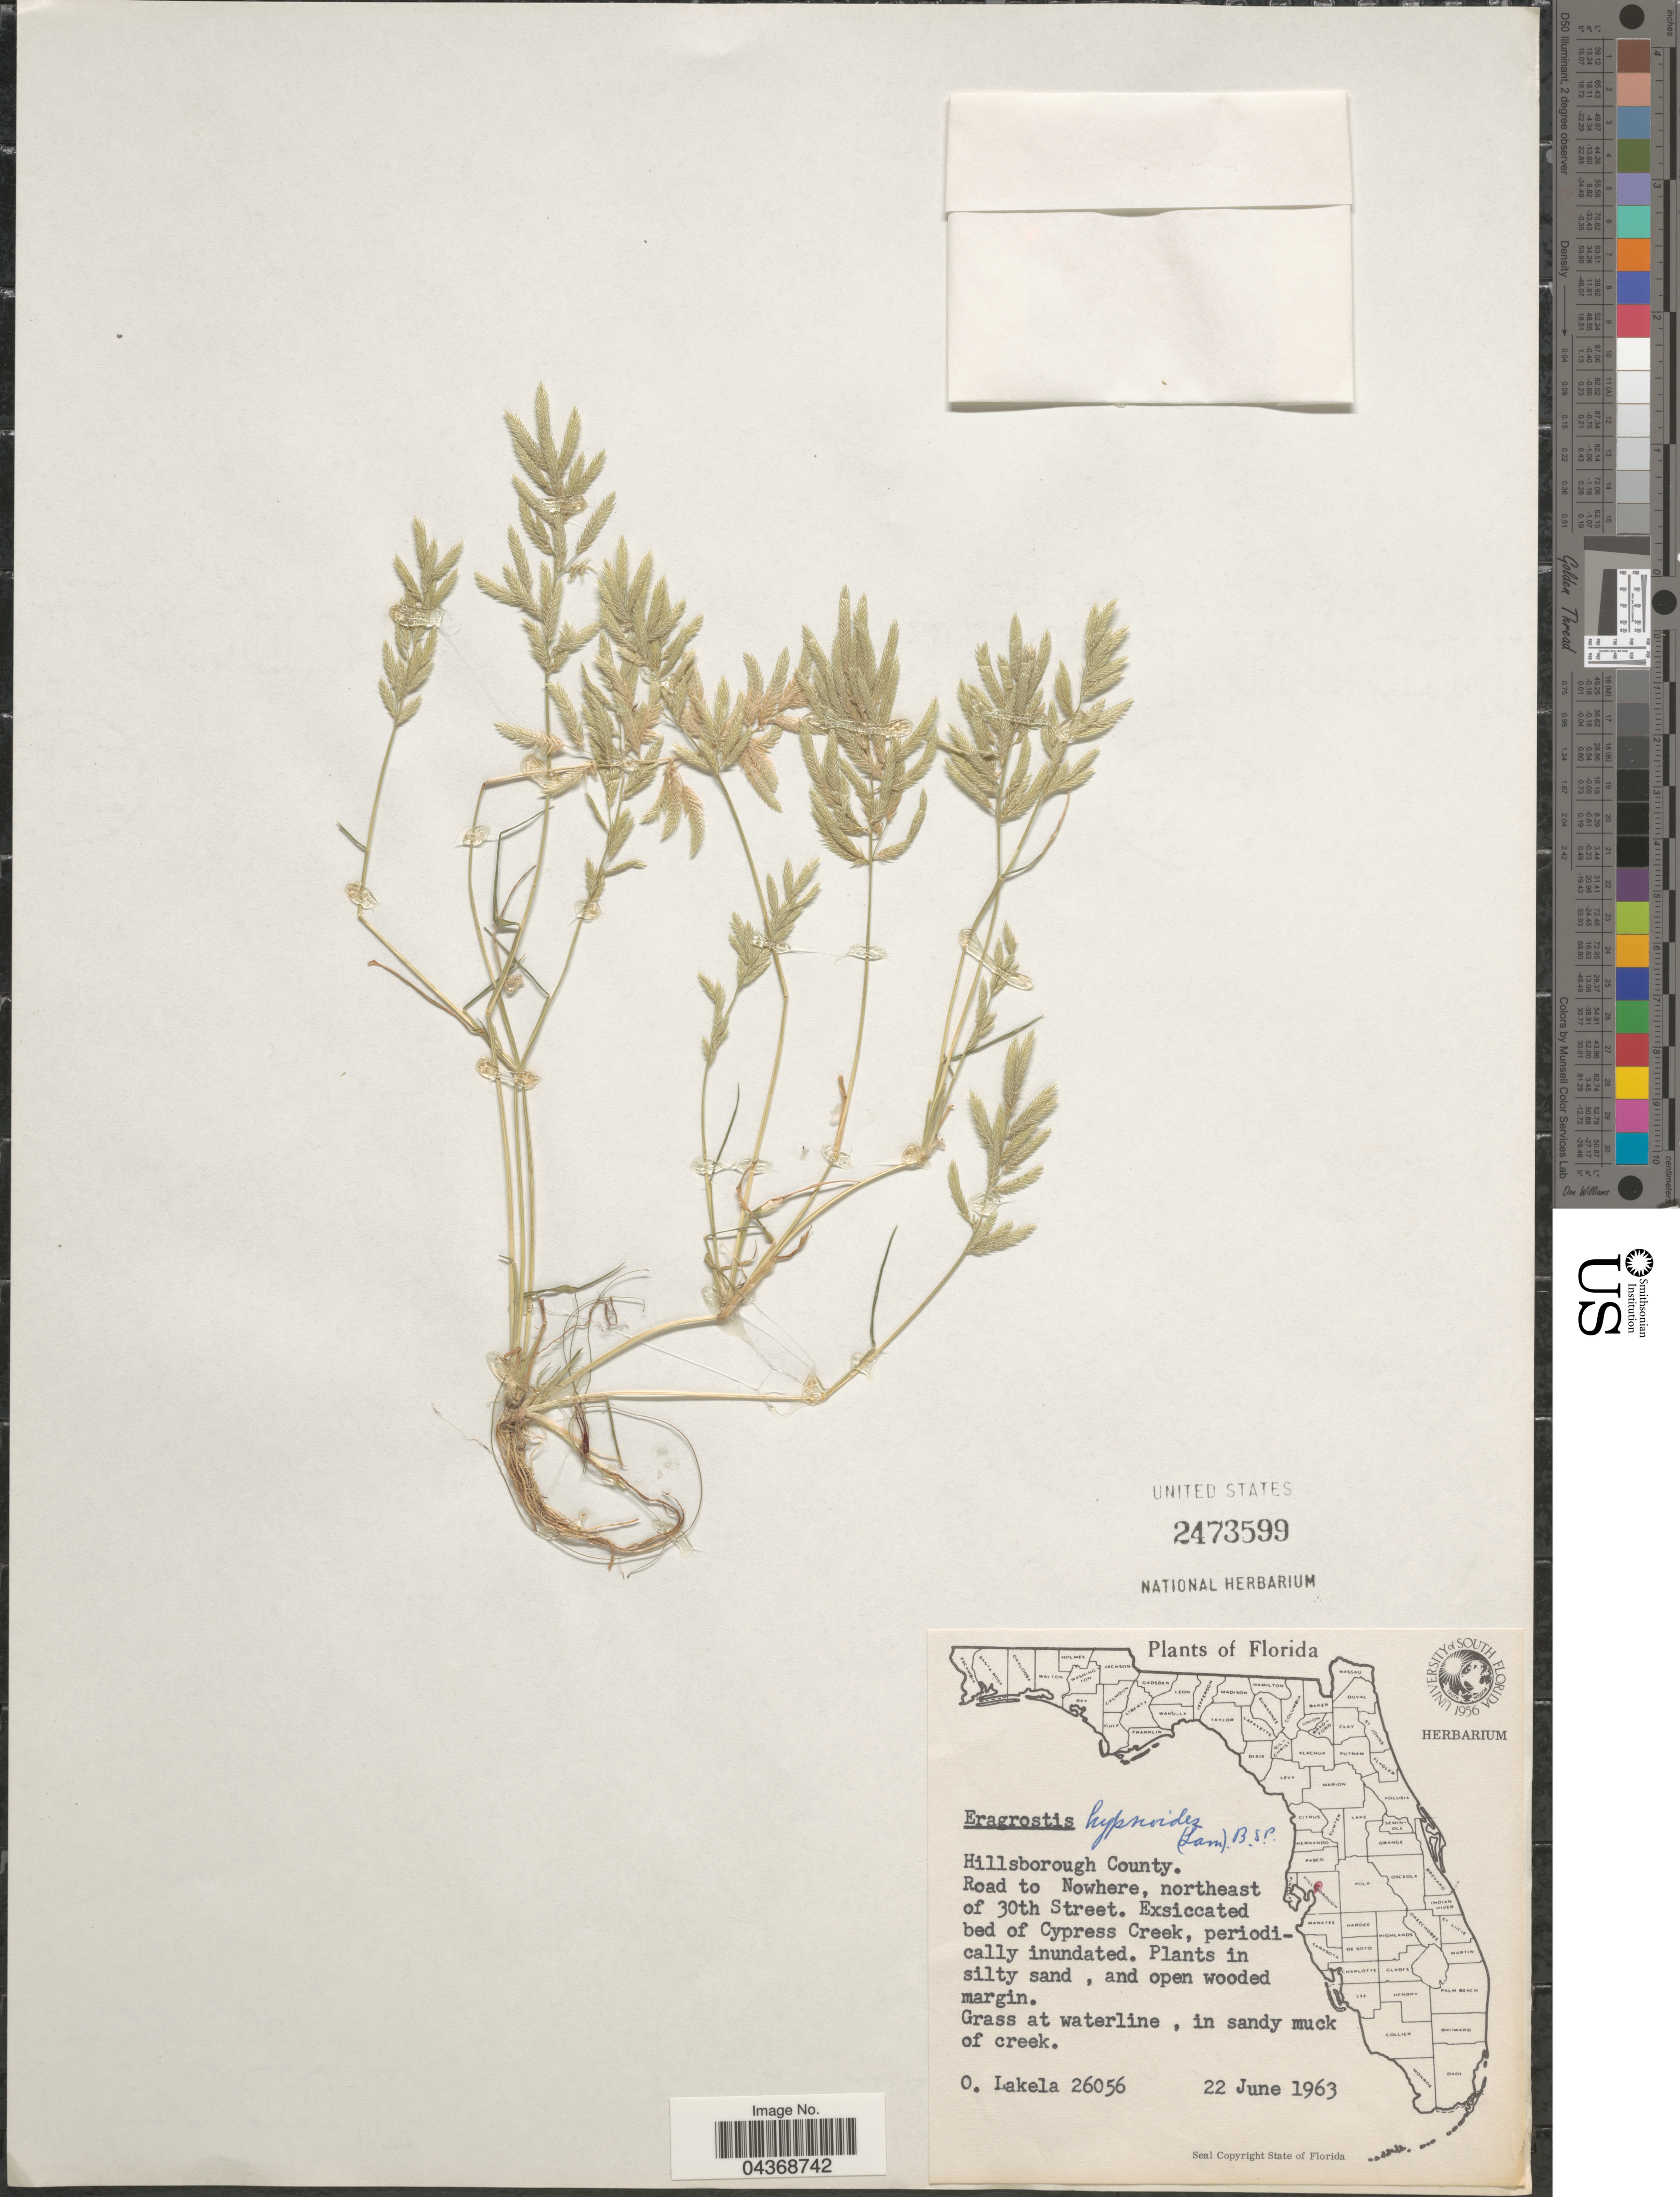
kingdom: Plantae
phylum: Tracheophyta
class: Liliopsida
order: Poales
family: Poaceae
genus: Eragrostis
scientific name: Eragrostis hypnoides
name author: (Lam.) Britton, Stearns & Poggenb.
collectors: O. Lakela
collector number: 26056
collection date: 1963-06-22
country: United States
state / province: Florida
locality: Hillsborough County. Road to Nowhere, northeast of 30th Street. Exsiccated bed of Cypress Creek.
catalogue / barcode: US 2473599